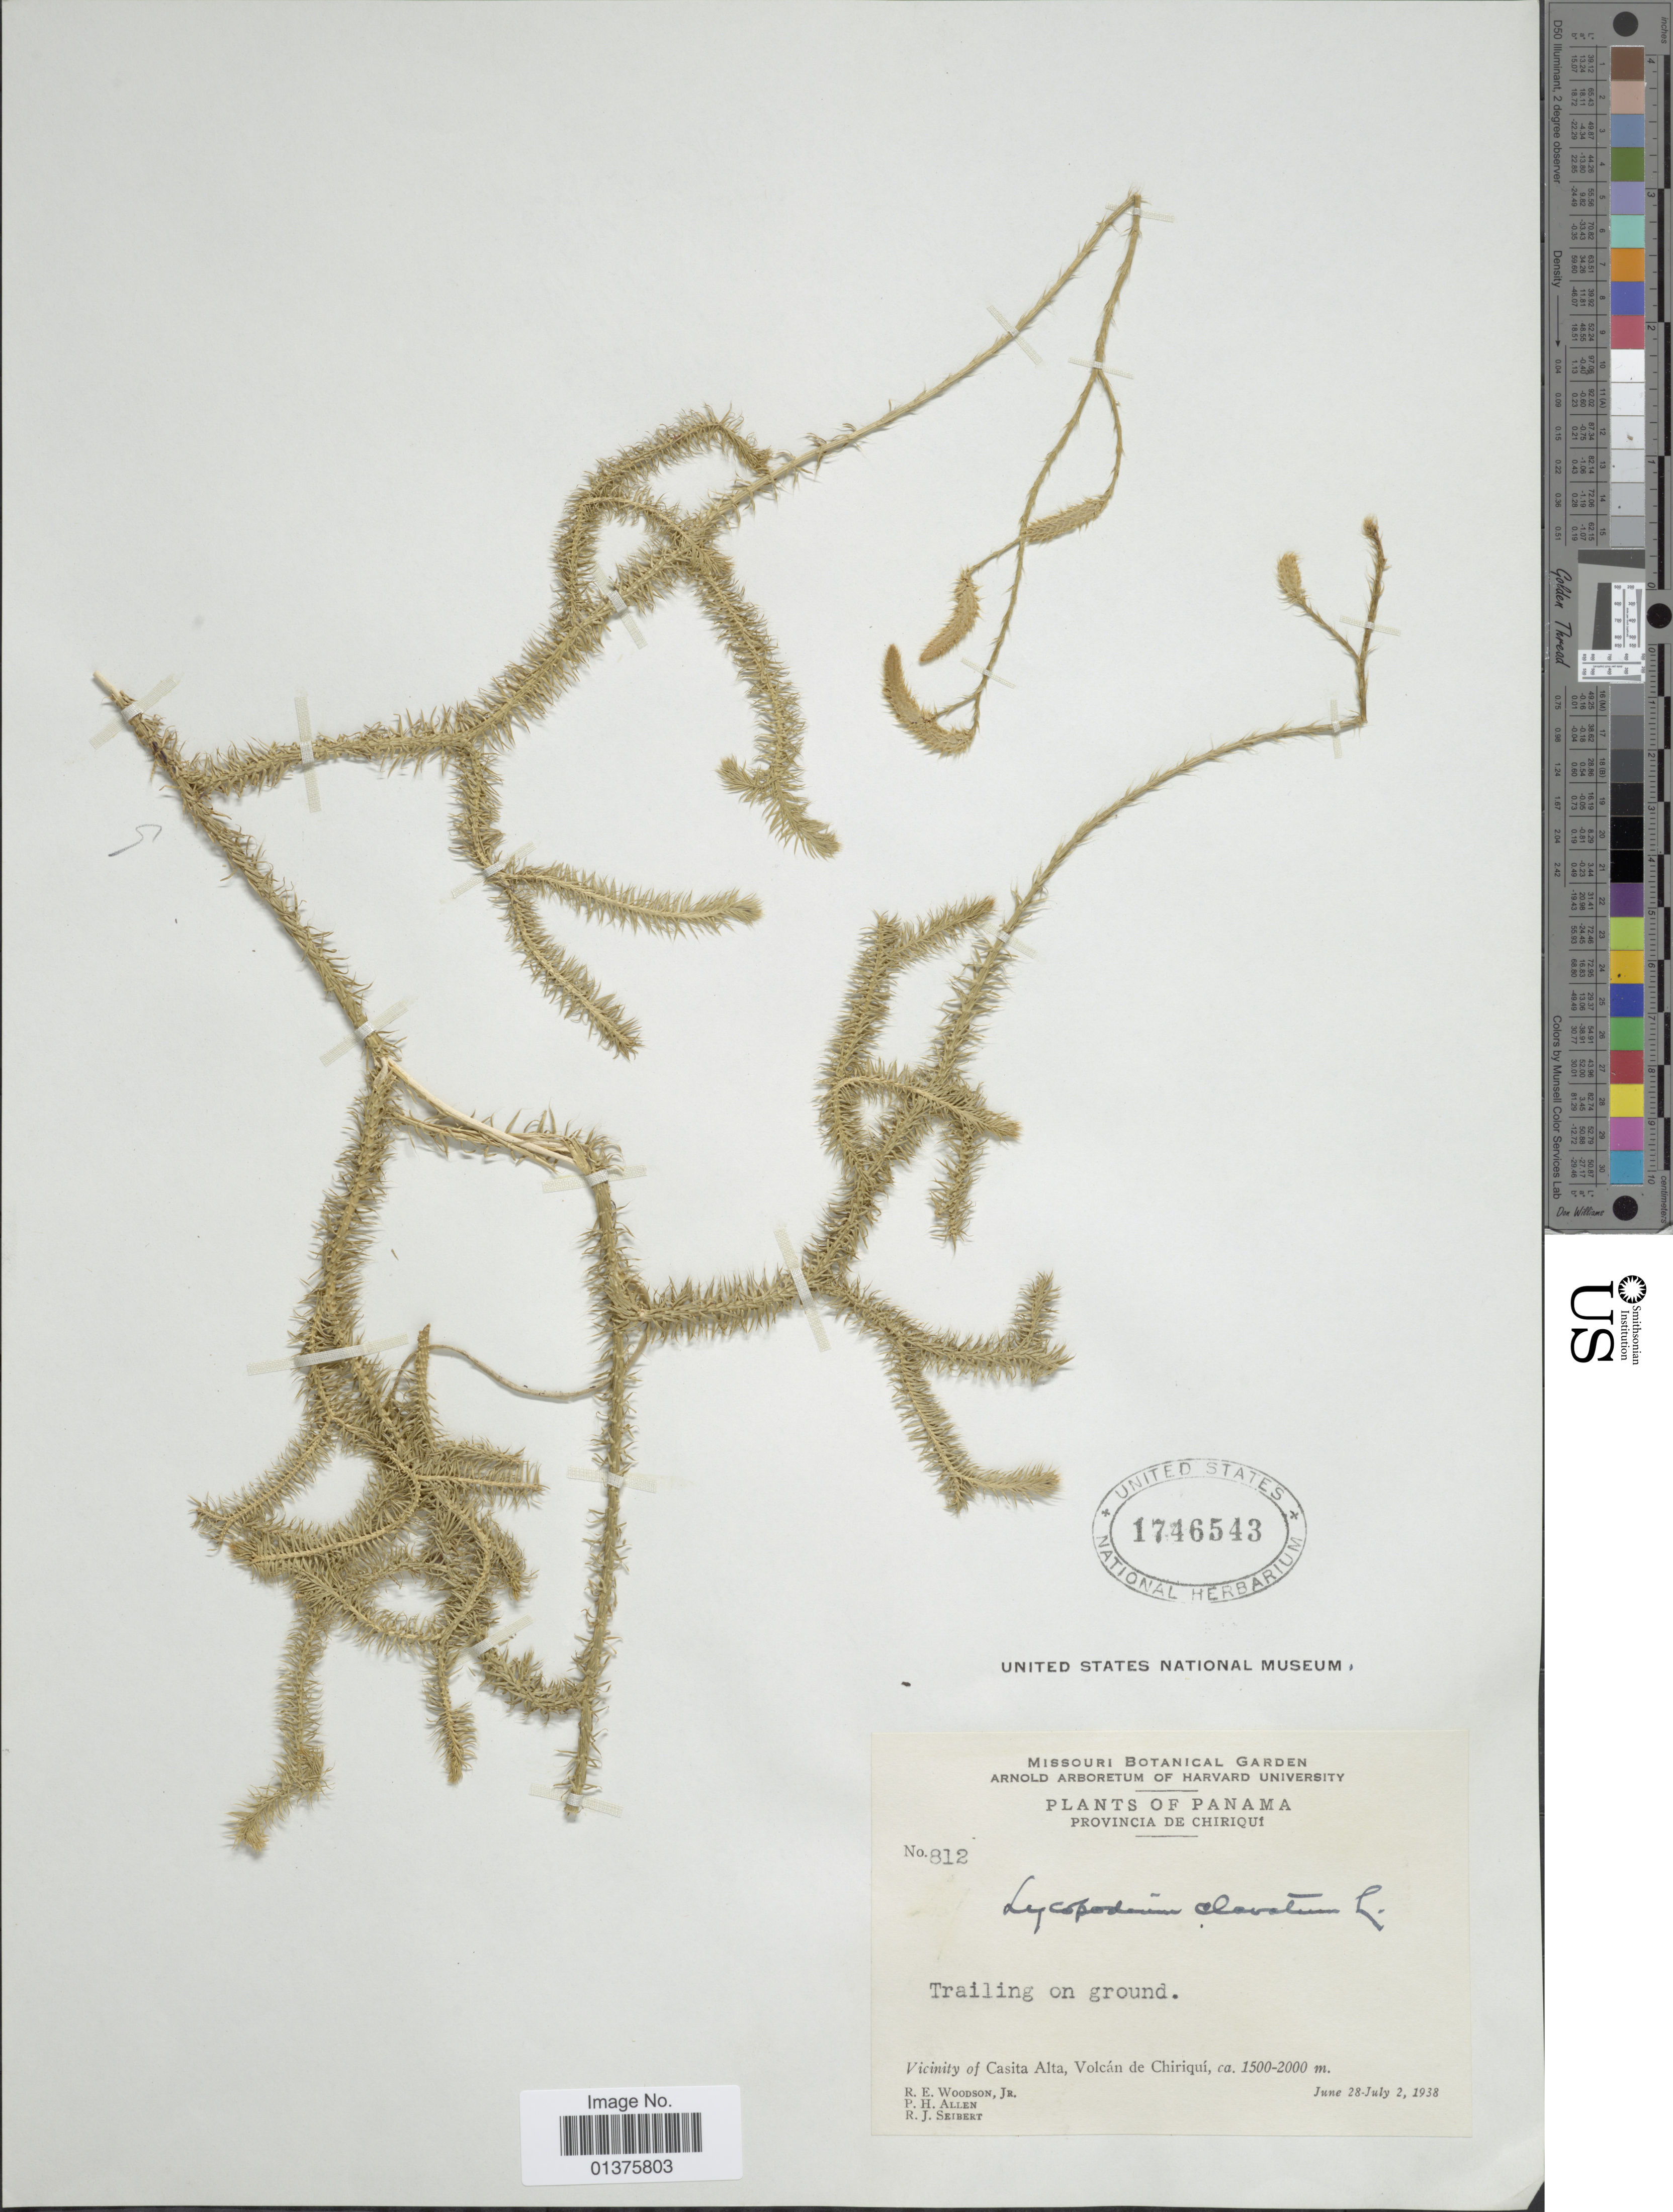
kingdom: Plantae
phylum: Tracheophyta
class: Lycopodiopsida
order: Lycopodiales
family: Lycopodiaceae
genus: Lycopodium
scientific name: Lycopodium clavatum var. aristatum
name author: (Humb. & Bonpl. ex Willd.) Spring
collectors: R. E. Woodson, P. H. Allen & R. J. Seibert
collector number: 812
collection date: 1938-06-28/1938-07-02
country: Panama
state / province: Chiriqui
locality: Vicinity of Casita Alta, Volcán de Chiriqui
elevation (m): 1500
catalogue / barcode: US 1746543